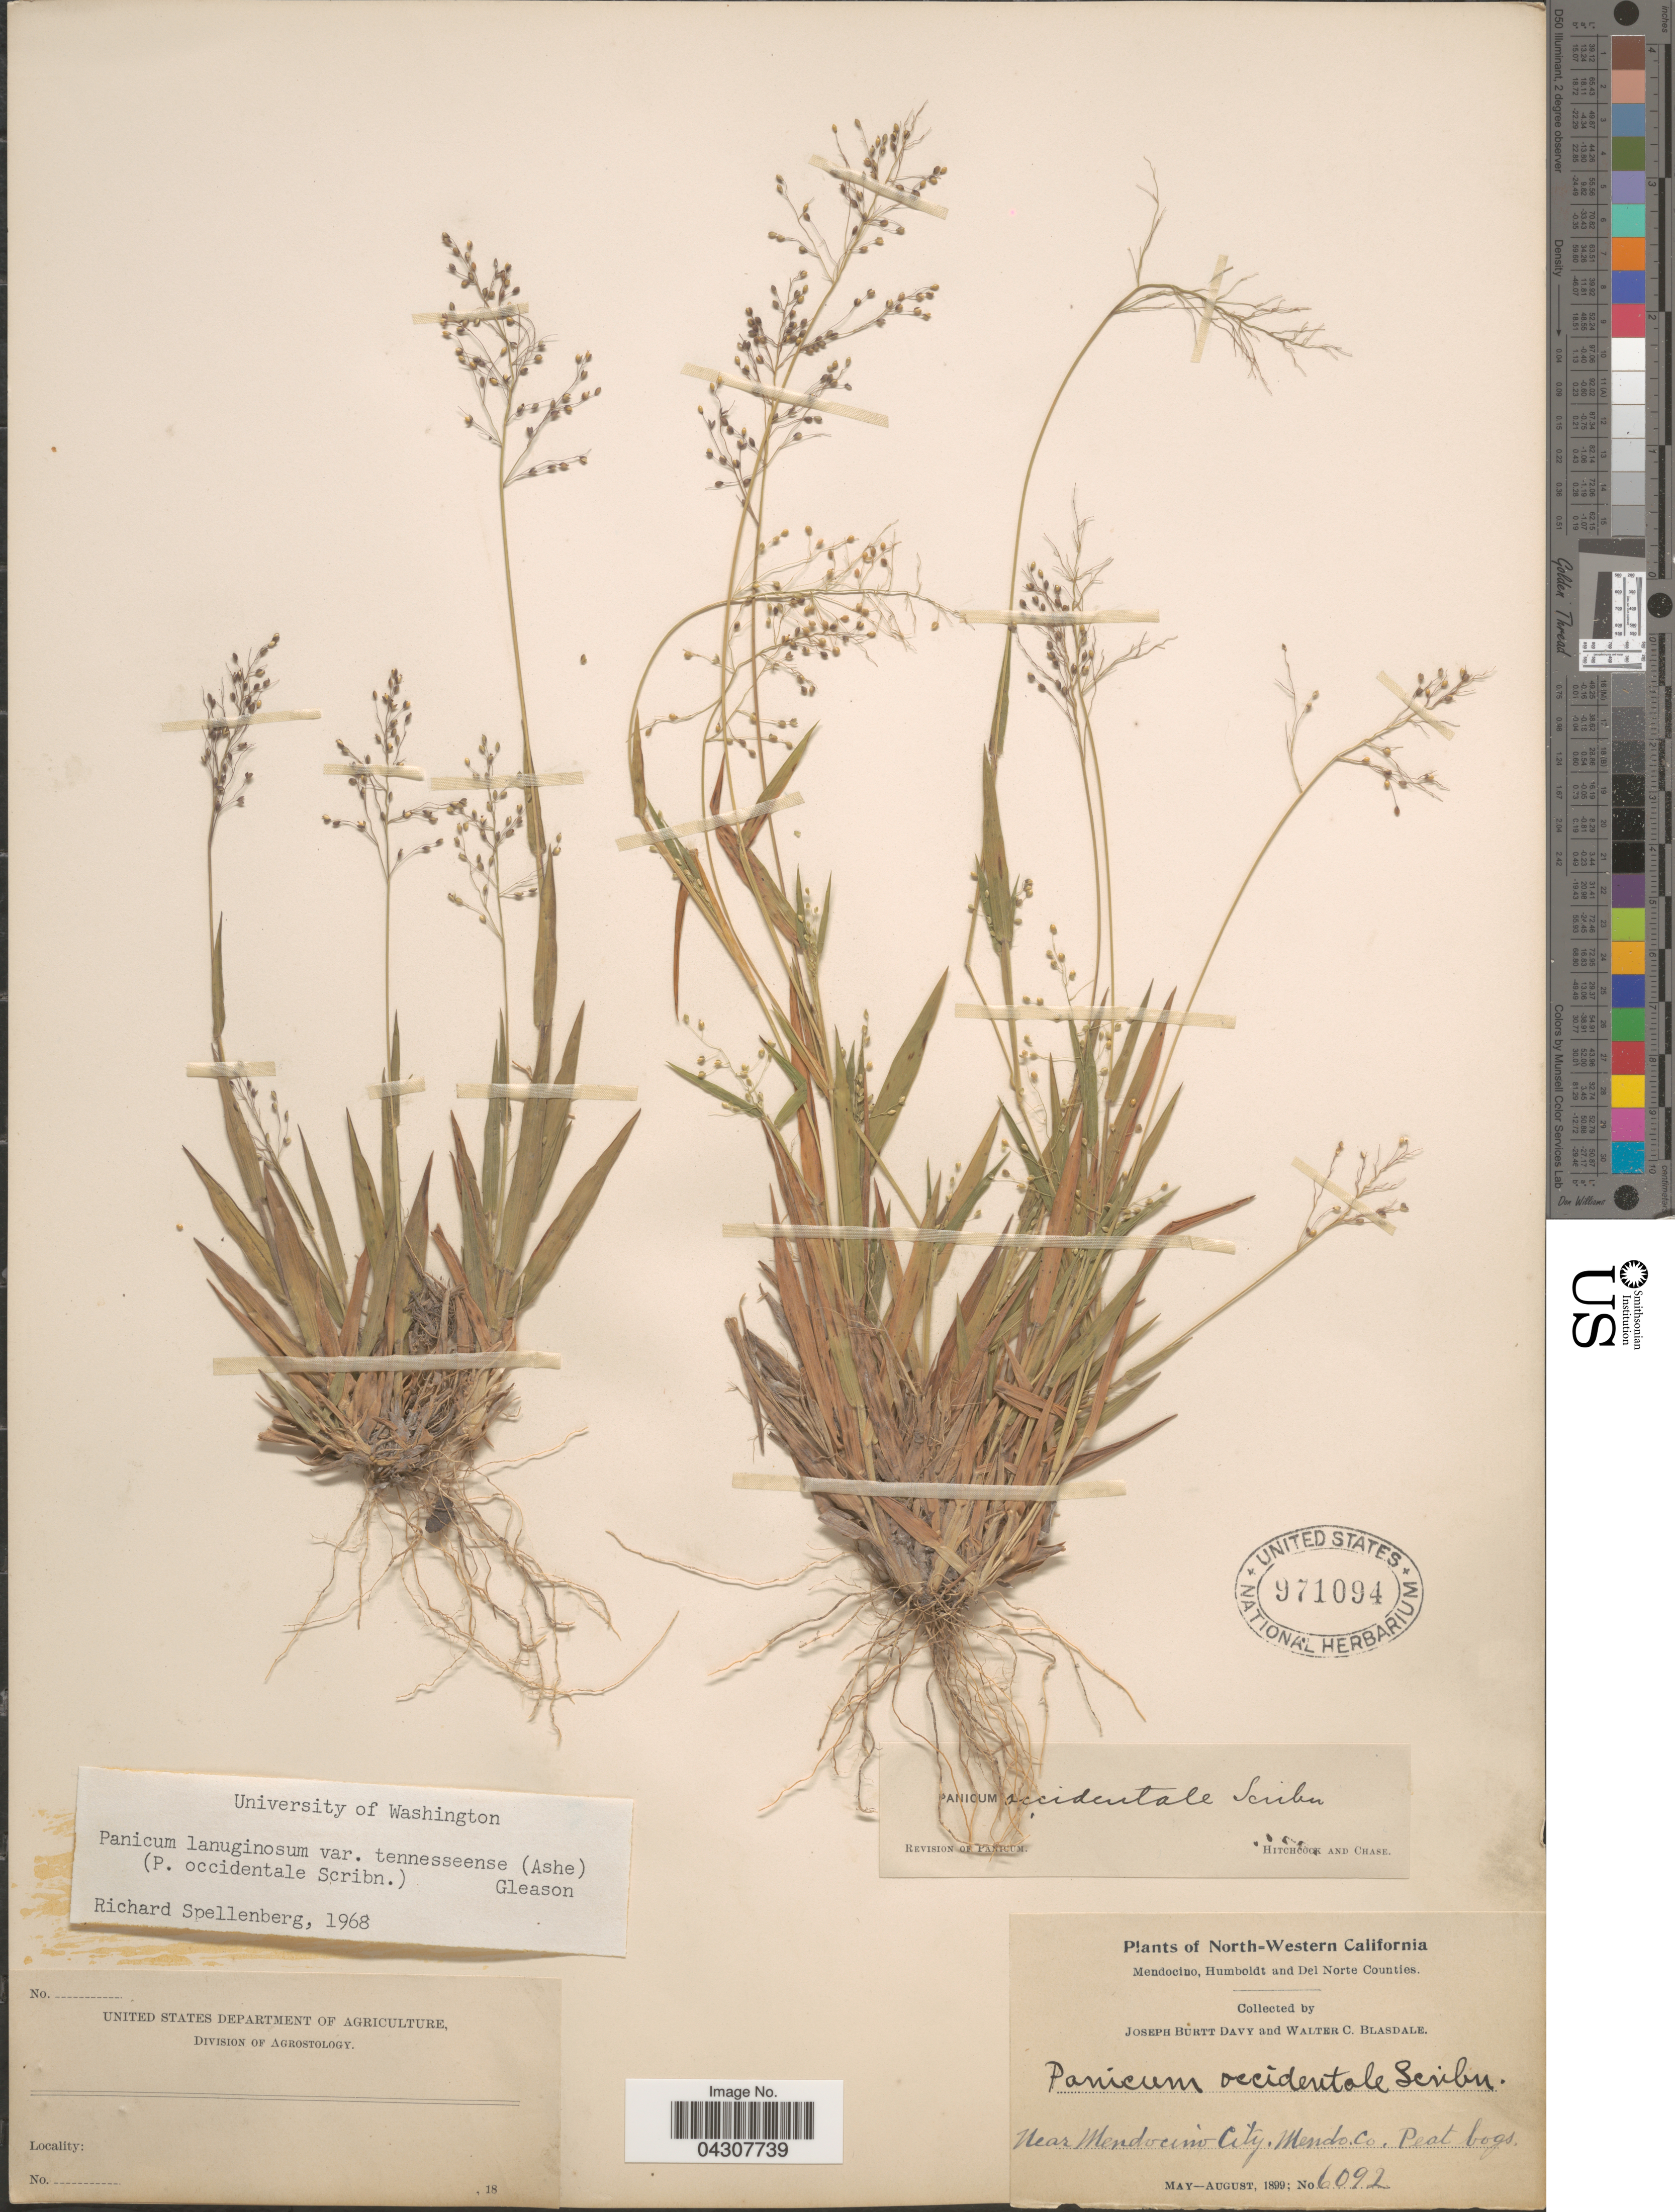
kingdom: Plantae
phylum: Tracheophyta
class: Liliopsida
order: Poales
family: Poaceae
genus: Dichanthelium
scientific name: Dichanthelium acuminatum var. acuminatum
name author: (Sw.) Gould & C.A. Clark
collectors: J. Burtt Davy & W. Blasdale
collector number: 6092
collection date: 1899-05/1899-08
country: United States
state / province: California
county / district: Mendocino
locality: North-Western California. Near Mendocino City. Mendo. Co.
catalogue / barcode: US 971094